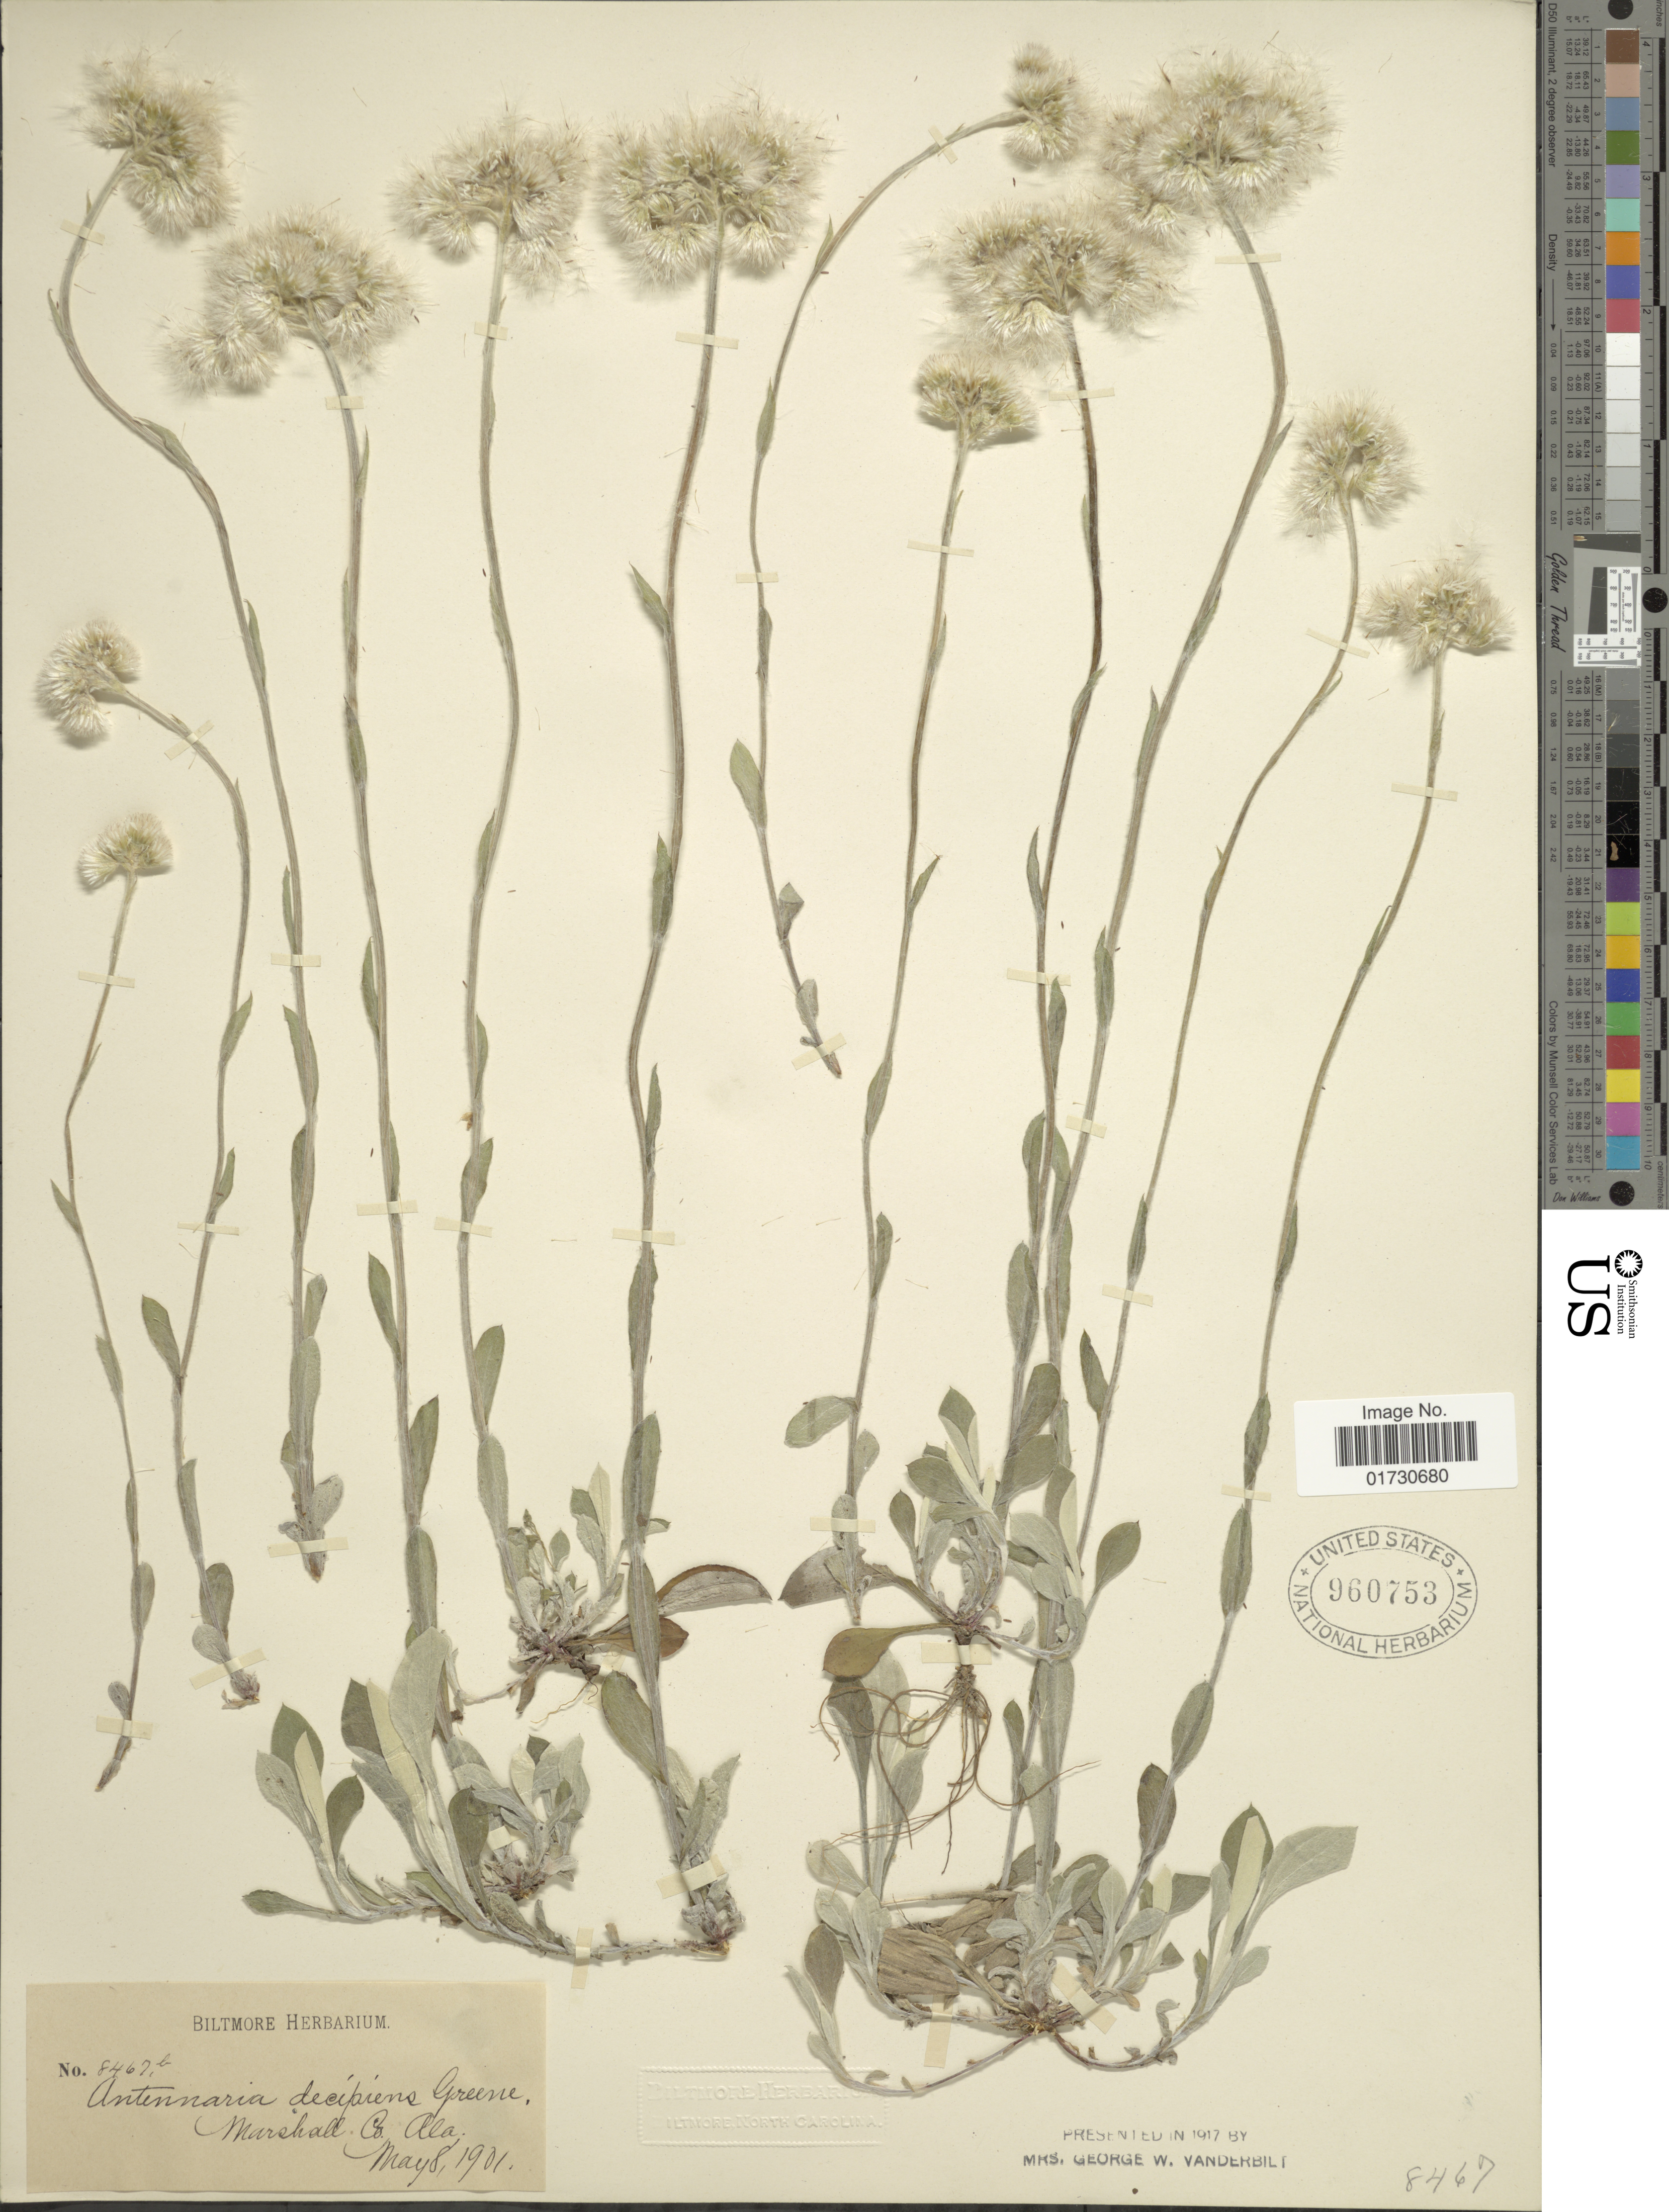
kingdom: Plantae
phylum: Tracheophyta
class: Magnoliopsida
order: Asterales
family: Asteraceae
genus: Antennaria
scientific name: Antennaria decipiens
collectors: ex herb. Biltmore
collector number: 8467b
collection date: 1901-05-08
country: United States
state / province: Alabama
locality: Marshall Co., Ala.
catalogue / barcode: US 960753